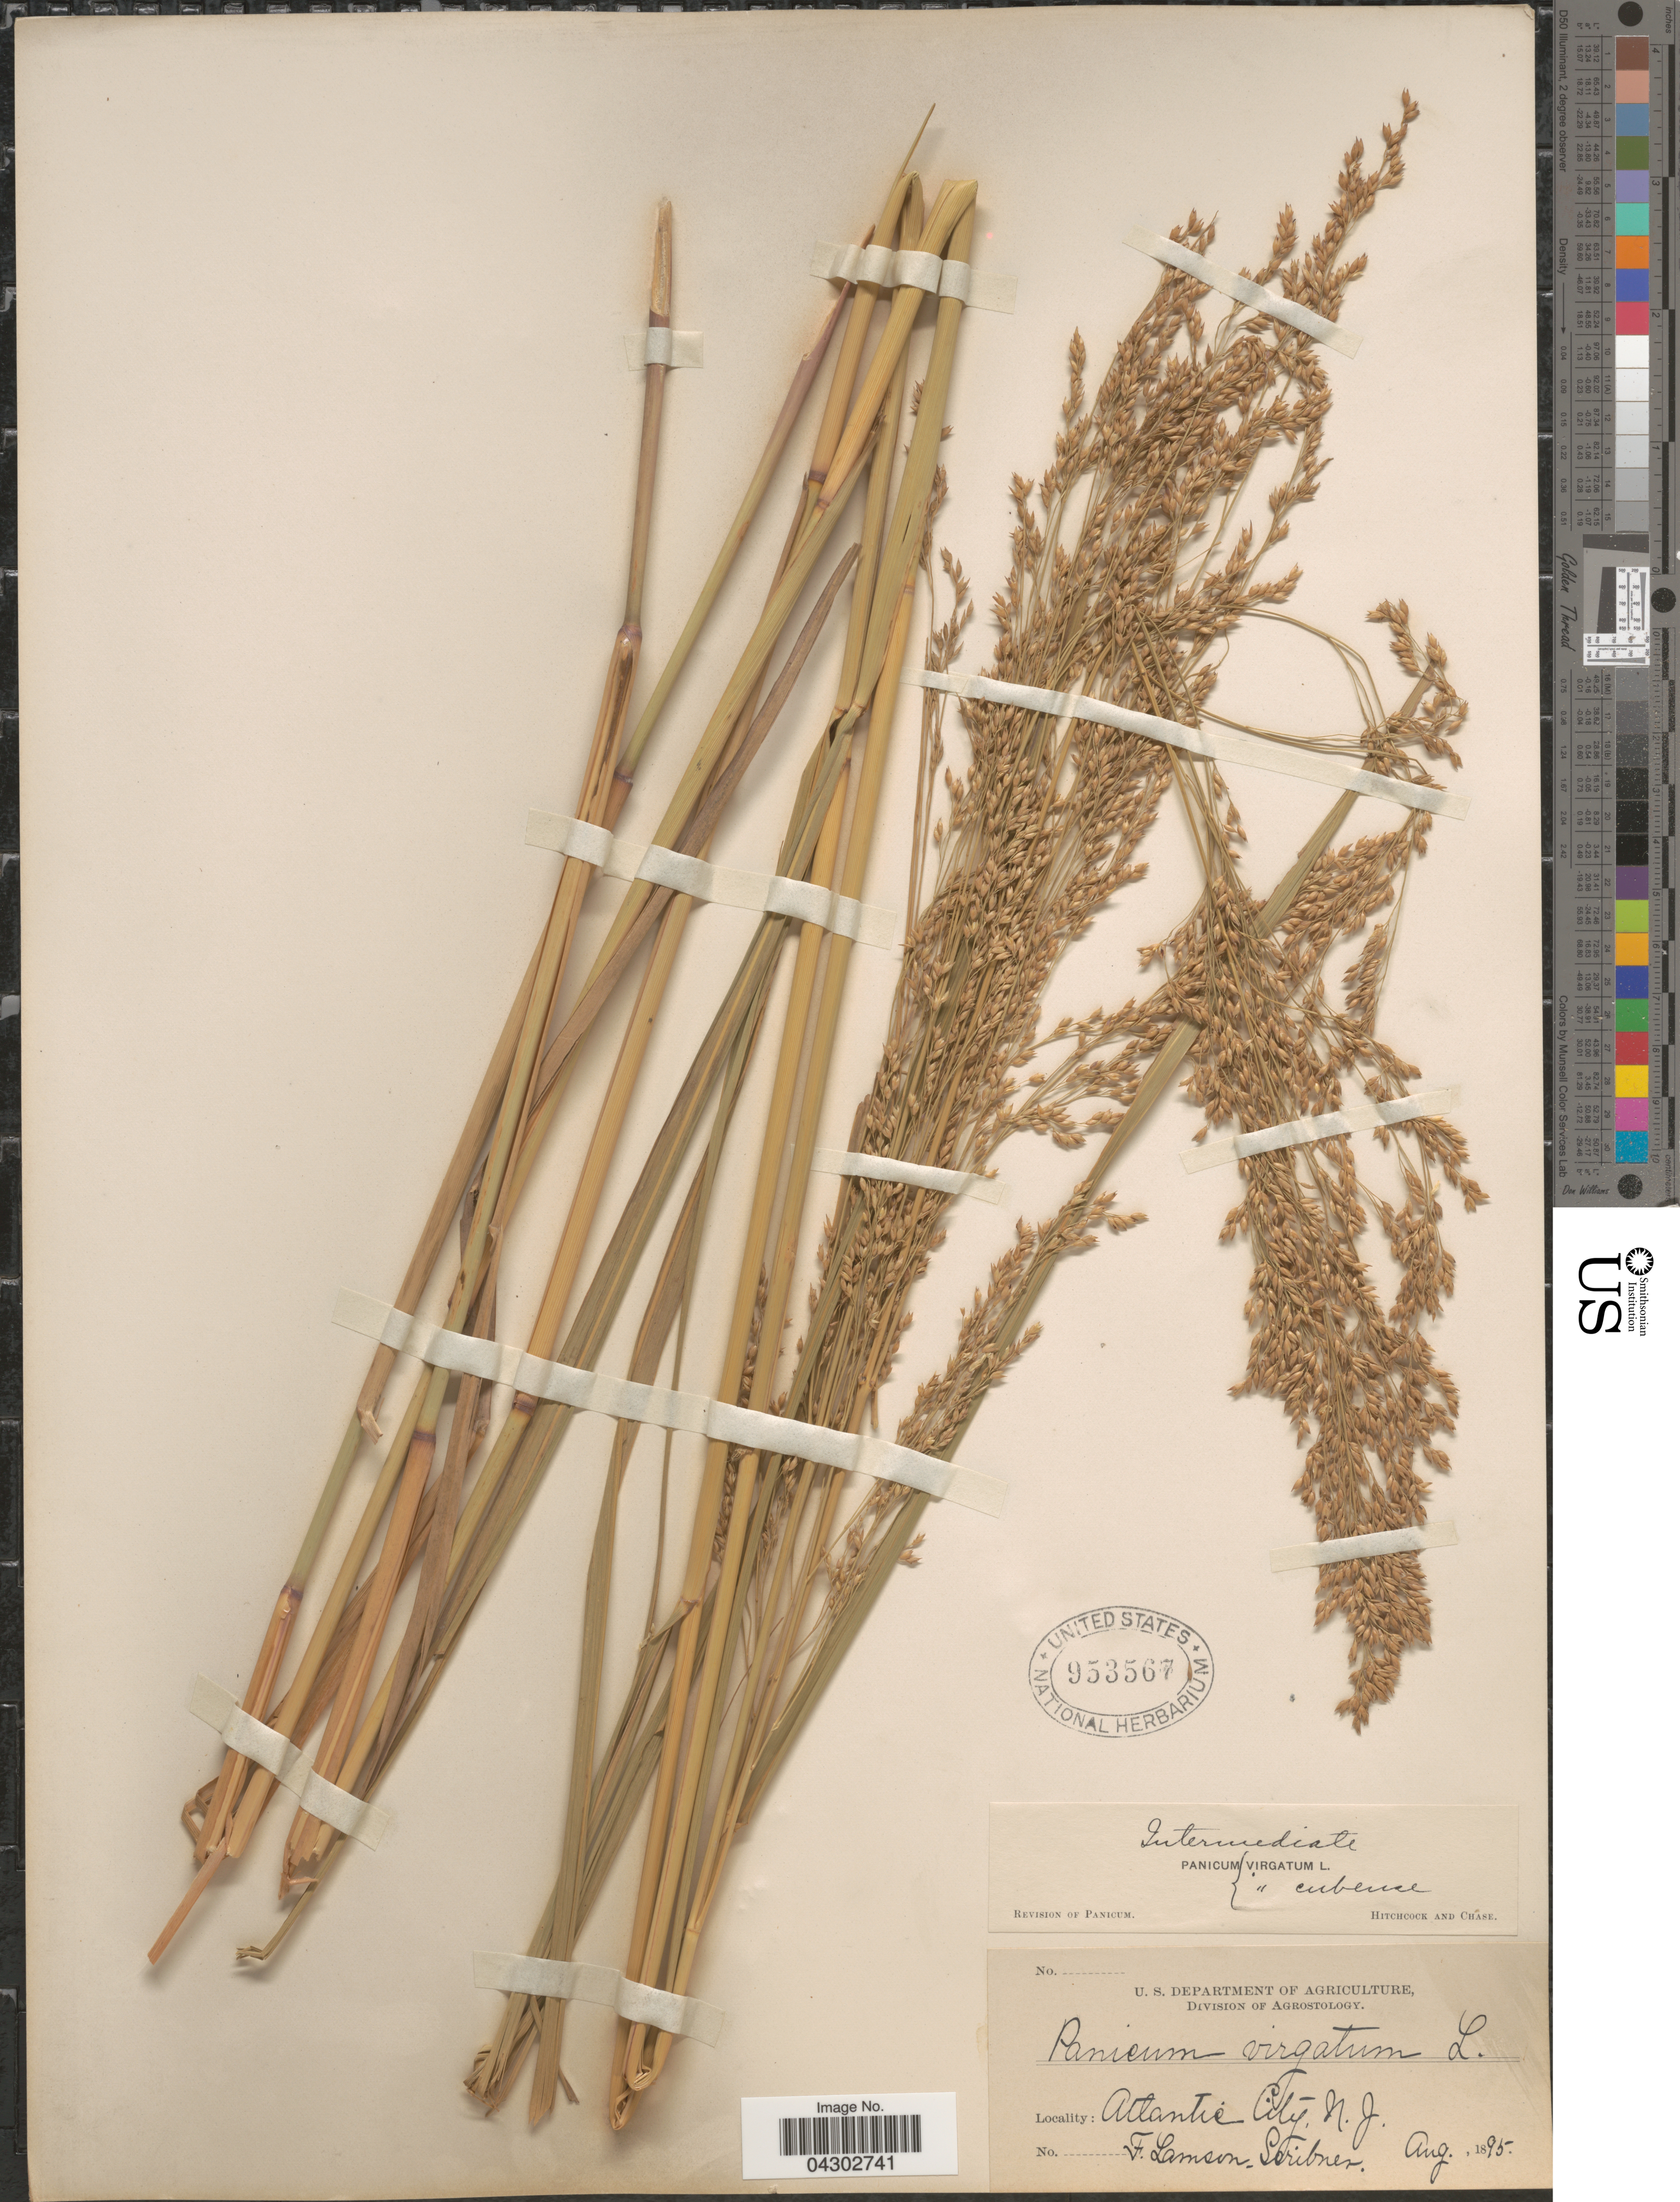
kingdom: Plantae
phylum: Tracheophyta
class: Liliopsida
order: Poales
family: Poaceae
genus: Panicum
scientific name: Panicum virgatum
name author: L.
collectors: F. Lamson-Scribner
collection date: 1895-08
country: United States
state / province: New Jersey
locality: Atlantic City.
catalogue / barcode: US 953567